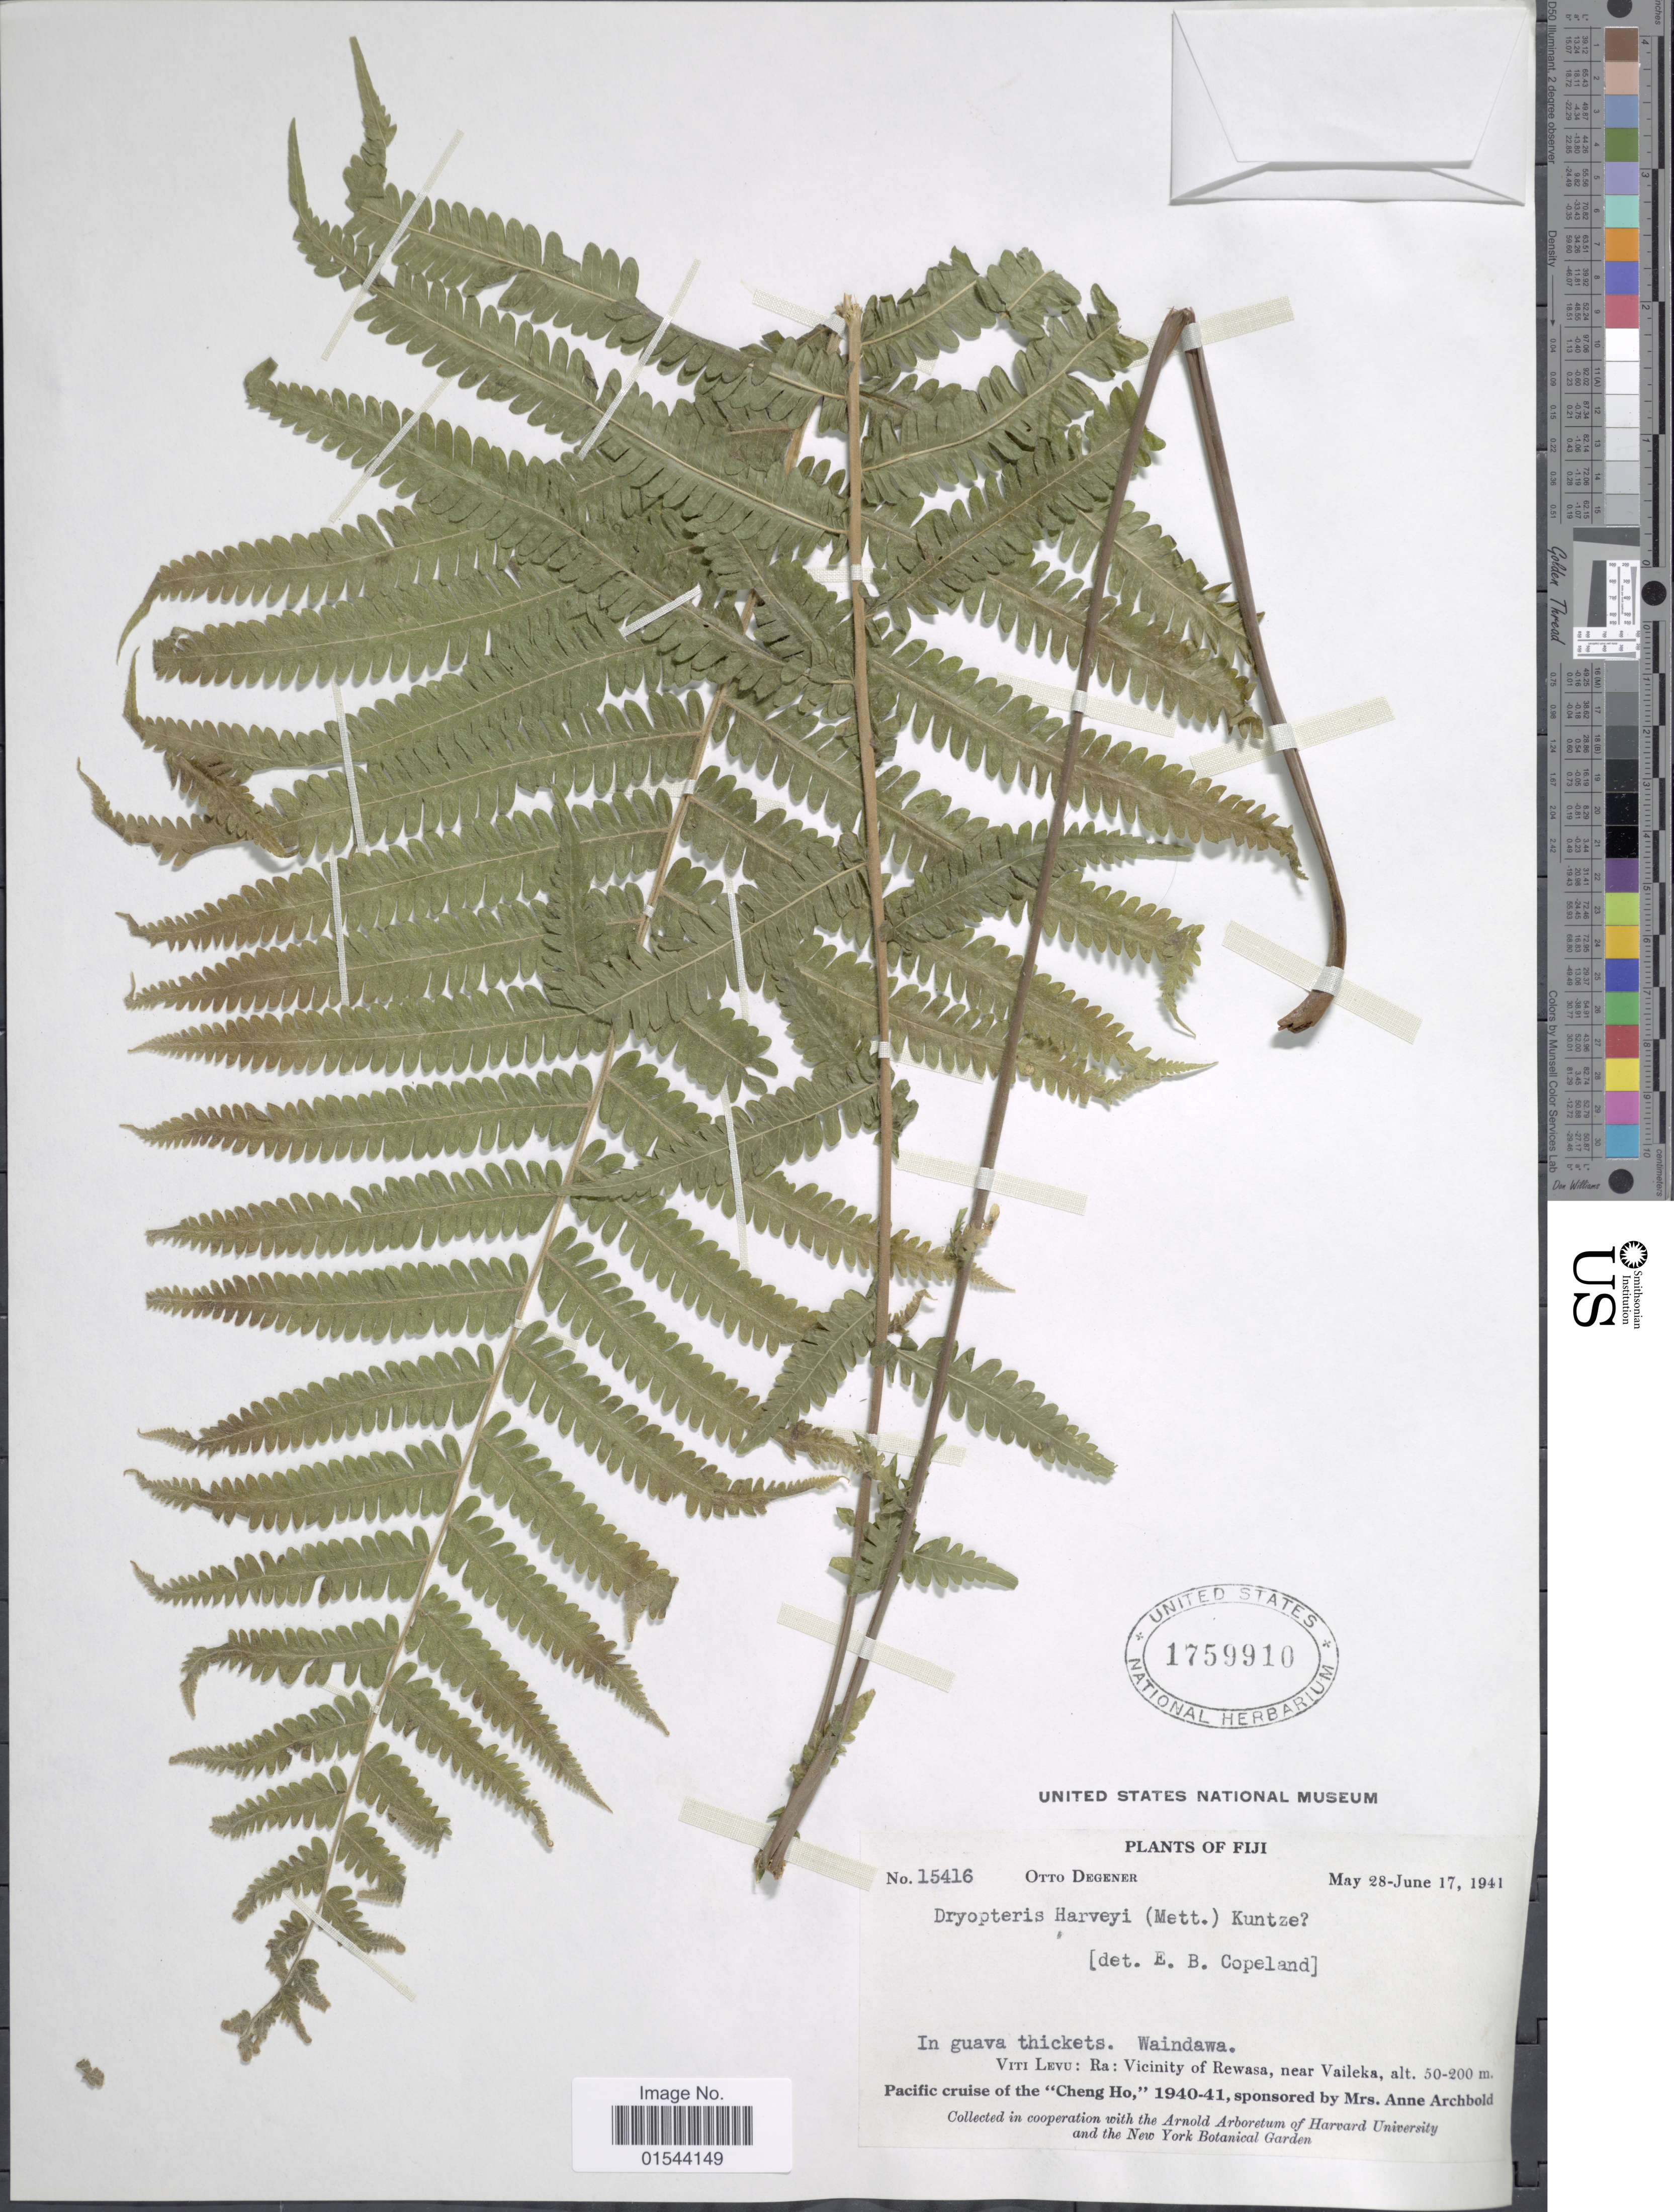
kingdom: Plantae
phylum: Tracheophyta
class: Polypodiopsida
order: Polypodiales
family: Thelypteridaceae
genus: Christella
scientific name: Christella harveyi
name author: (Mett.) Holttum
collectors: O. Degener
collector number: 15416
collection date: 1941-05-28/1941-06-17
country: Fiji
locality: In guava thickets. Waindawa. Viti Levu: Ra: Vicinity of Rewasa, near Vaileka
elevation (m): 50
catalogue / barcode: US 1759910